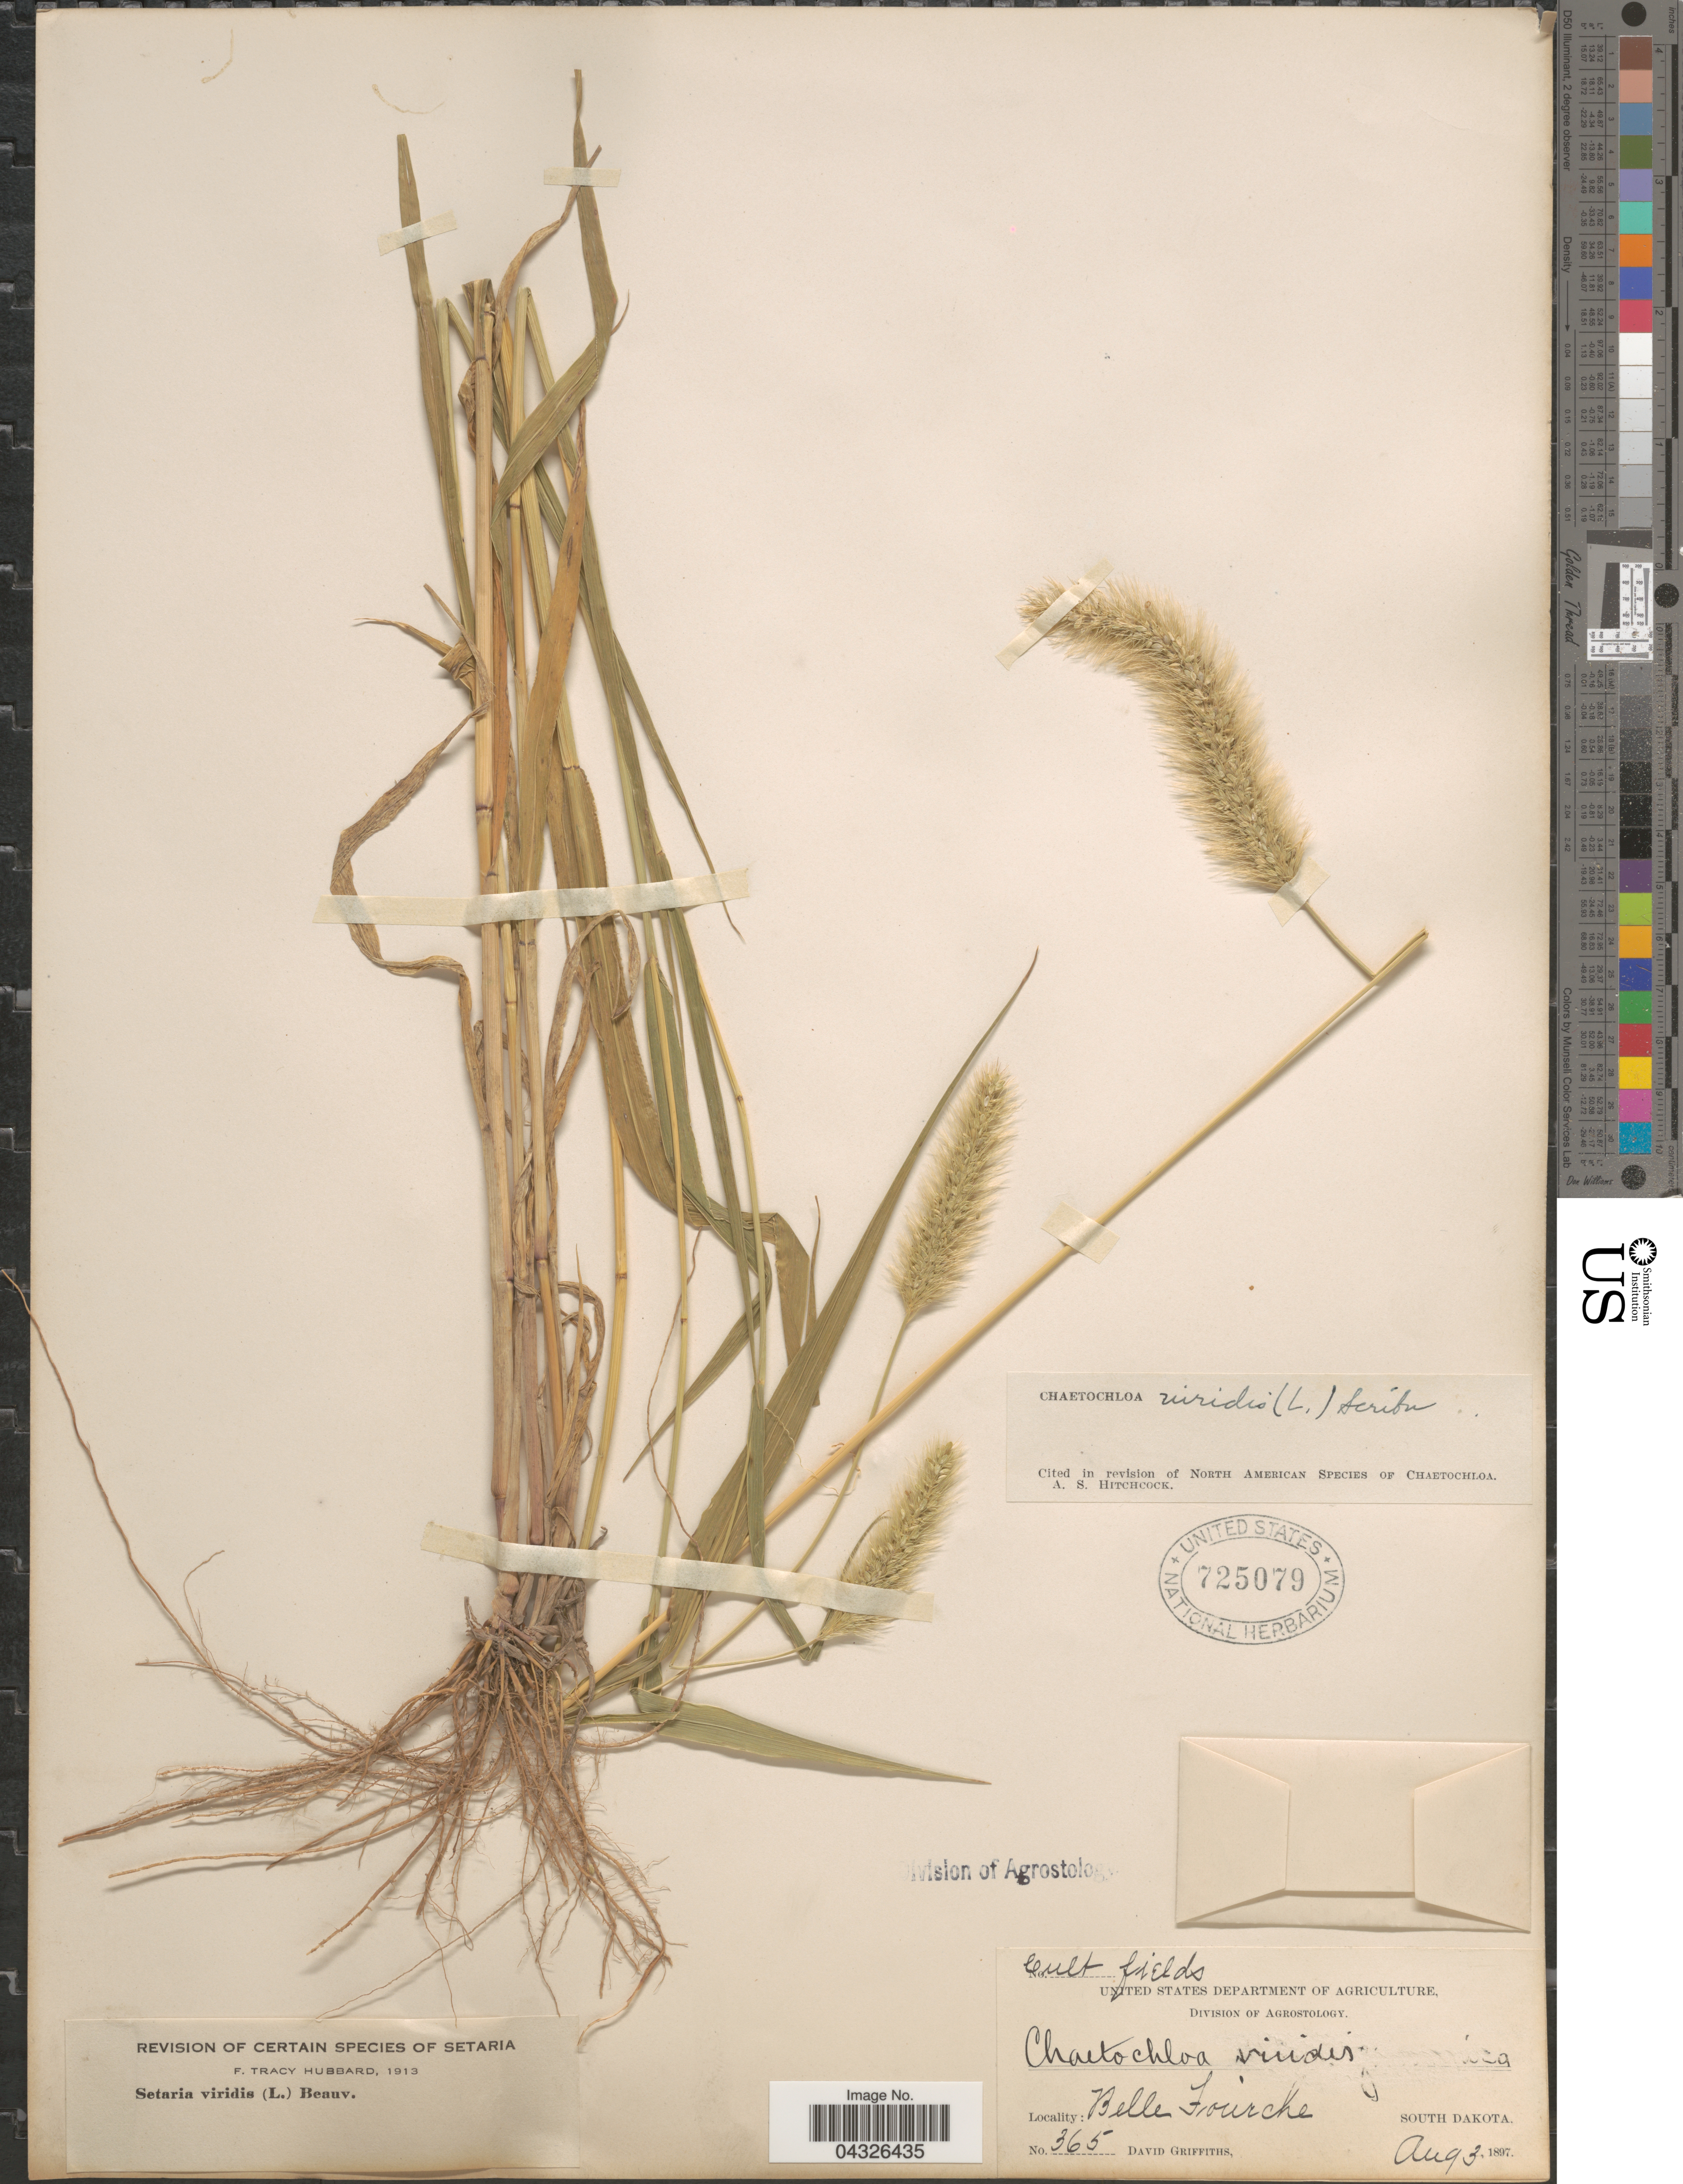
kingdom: Plantae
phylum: Tracheophyta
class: Liliopsida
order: Poales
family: Poaceae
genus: Setaria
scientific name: Setaria viridis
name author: (L.) P. Beauv.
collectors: D. Griffiths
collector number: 365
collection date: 1897-08-03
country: United States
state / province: South Dakota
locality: Cult. fields. Belle Fourche.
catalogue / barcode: US 725079